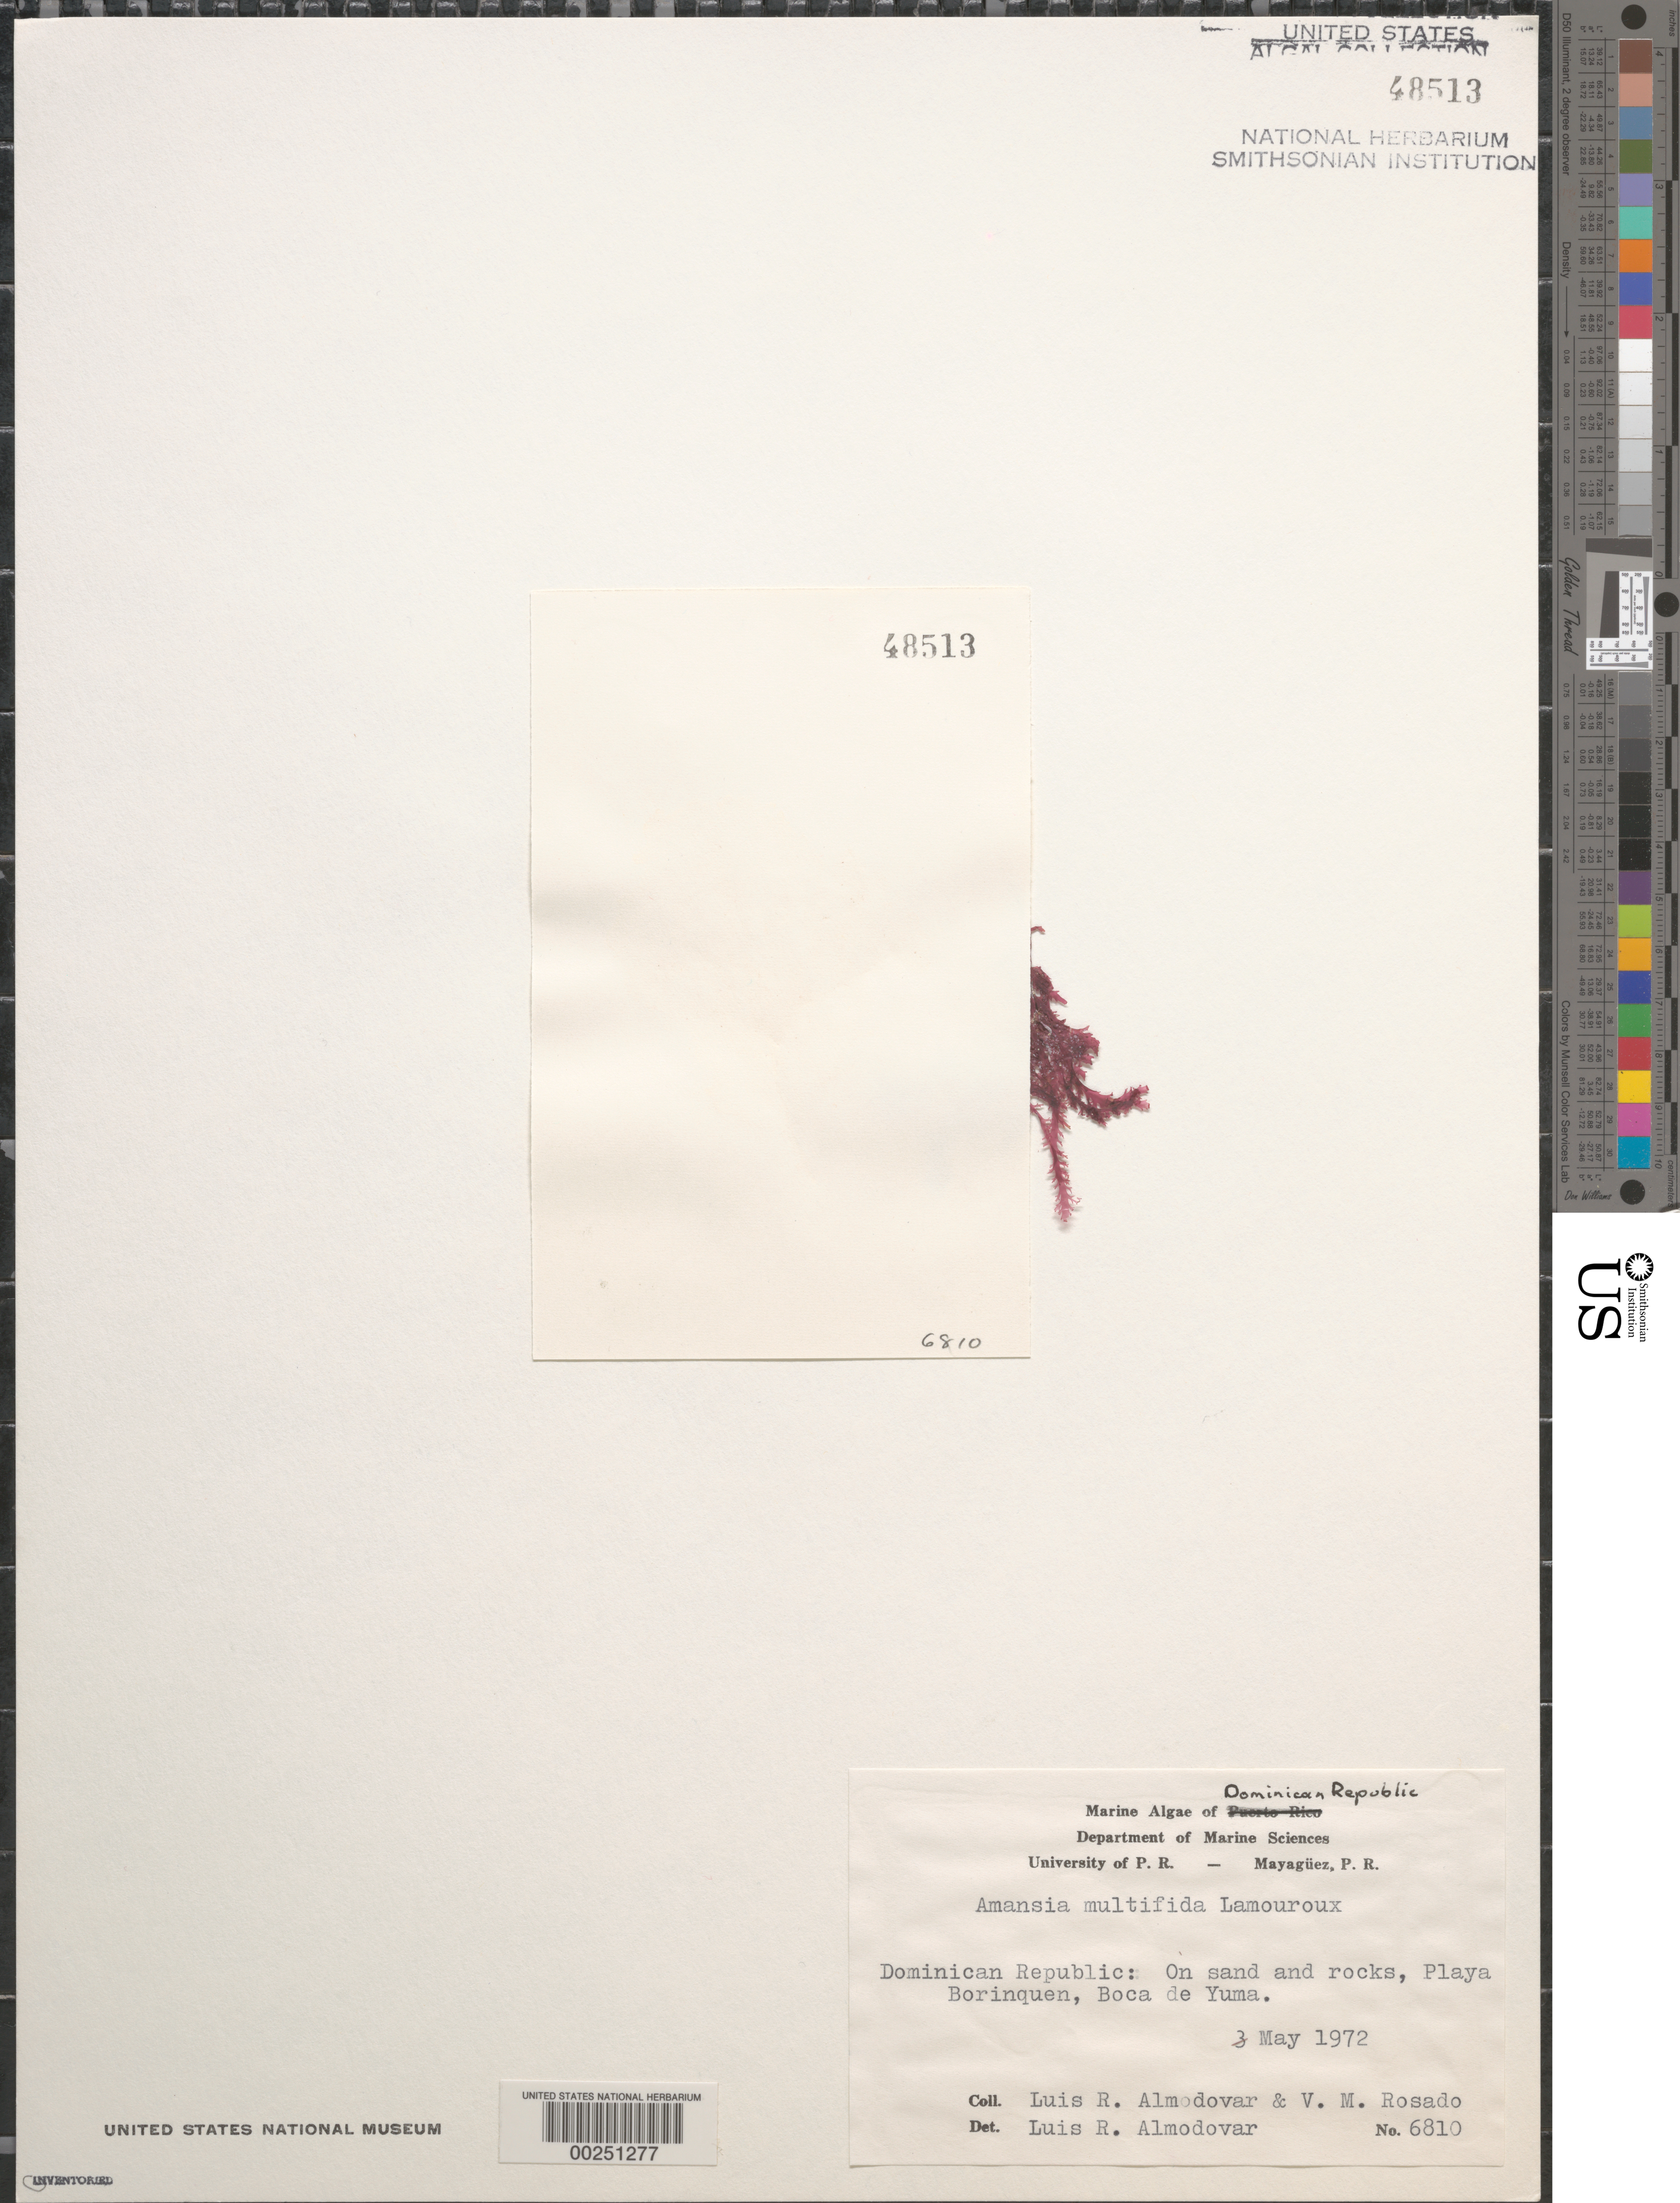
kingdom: Plantae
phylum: Rhodophyta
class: Florideophyceae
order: Ceramiales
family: Rhodomelaceae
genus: Amansia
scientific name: Amansia multifida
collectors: L. Almodovar & V. Rosado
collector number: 6810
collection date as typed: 03 May 1972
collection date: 1972-05-03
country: Dominican Republic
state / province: La Altagracía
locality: Playa borinquen, boca de yuma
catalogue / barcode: US 48513